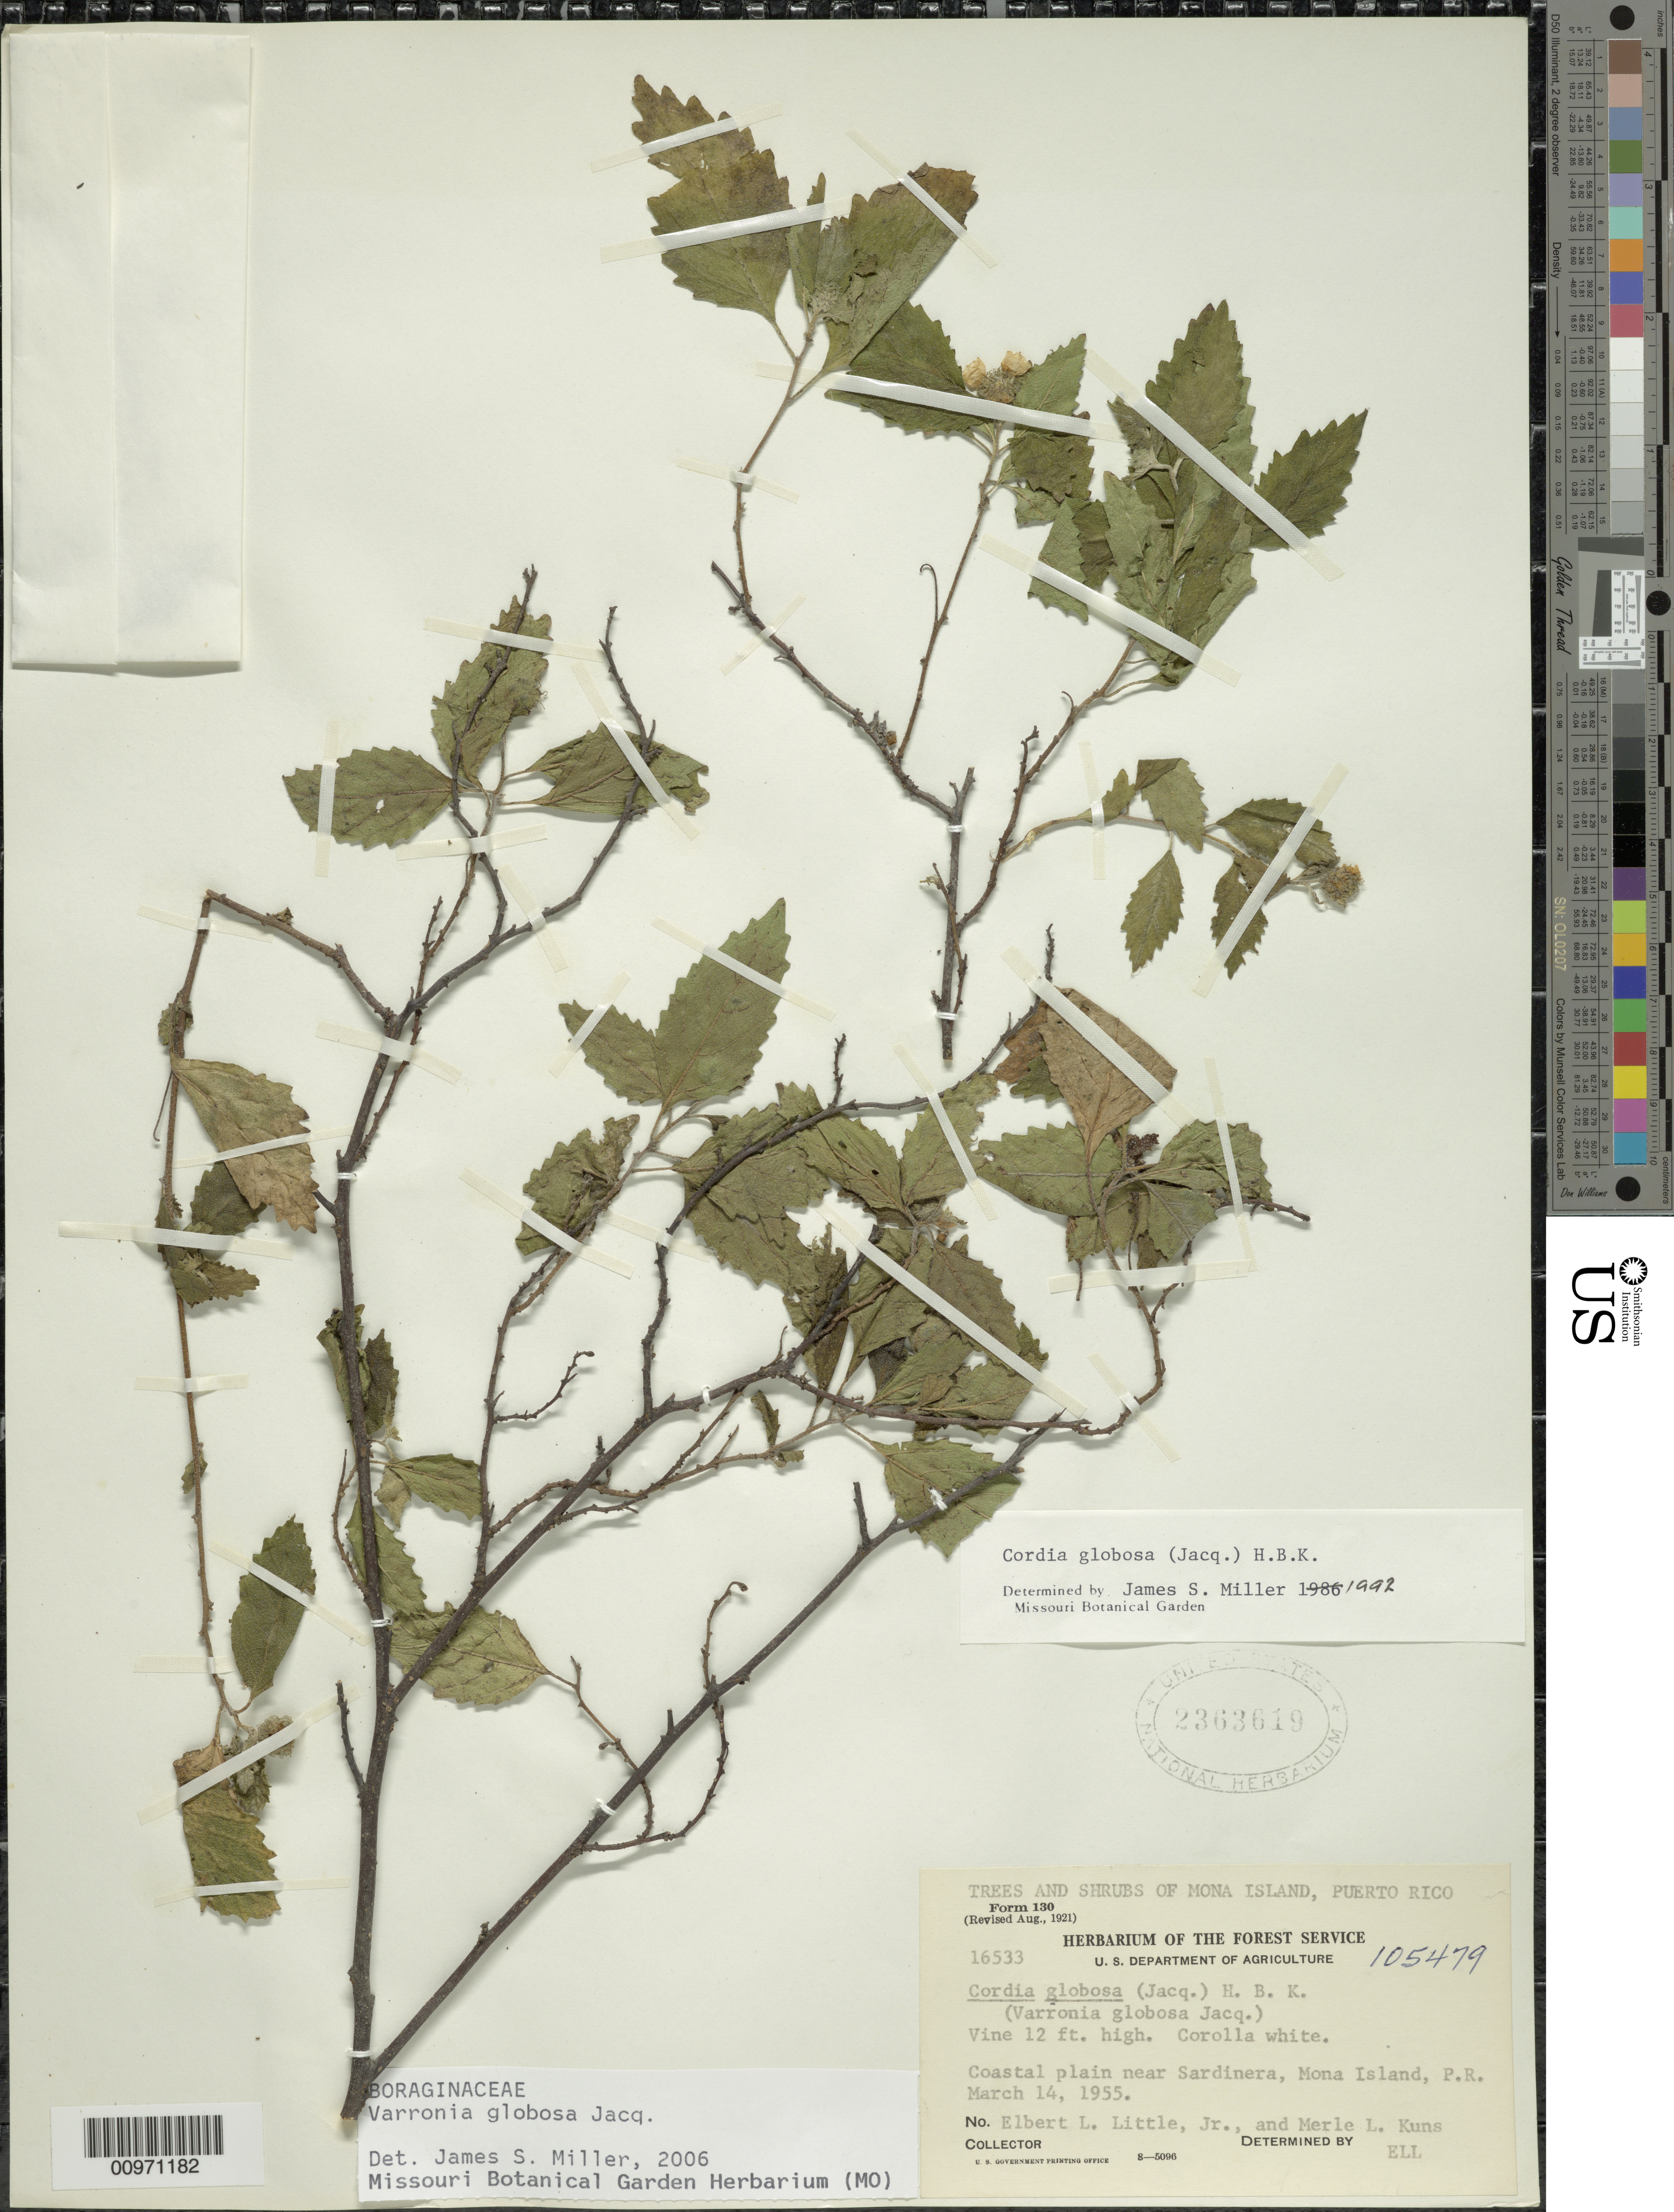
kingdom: Plantae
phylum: Tracheophyta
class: Magnoliopsida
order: Boraginales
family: Cordiaceae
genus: Varronia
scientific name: Varronia globosa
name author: Jacq.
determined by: Miller, James S., (MO), Missouri Botanical Garden (UNITED STATES)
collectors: E. L. Little & M. Kuns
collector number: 16533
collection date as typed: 14 Mar 1955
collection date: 1955-03-14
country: Puerto Rico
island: Mona I.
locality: Near Sardinera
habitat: Coastal plain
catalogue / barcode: US 2363619